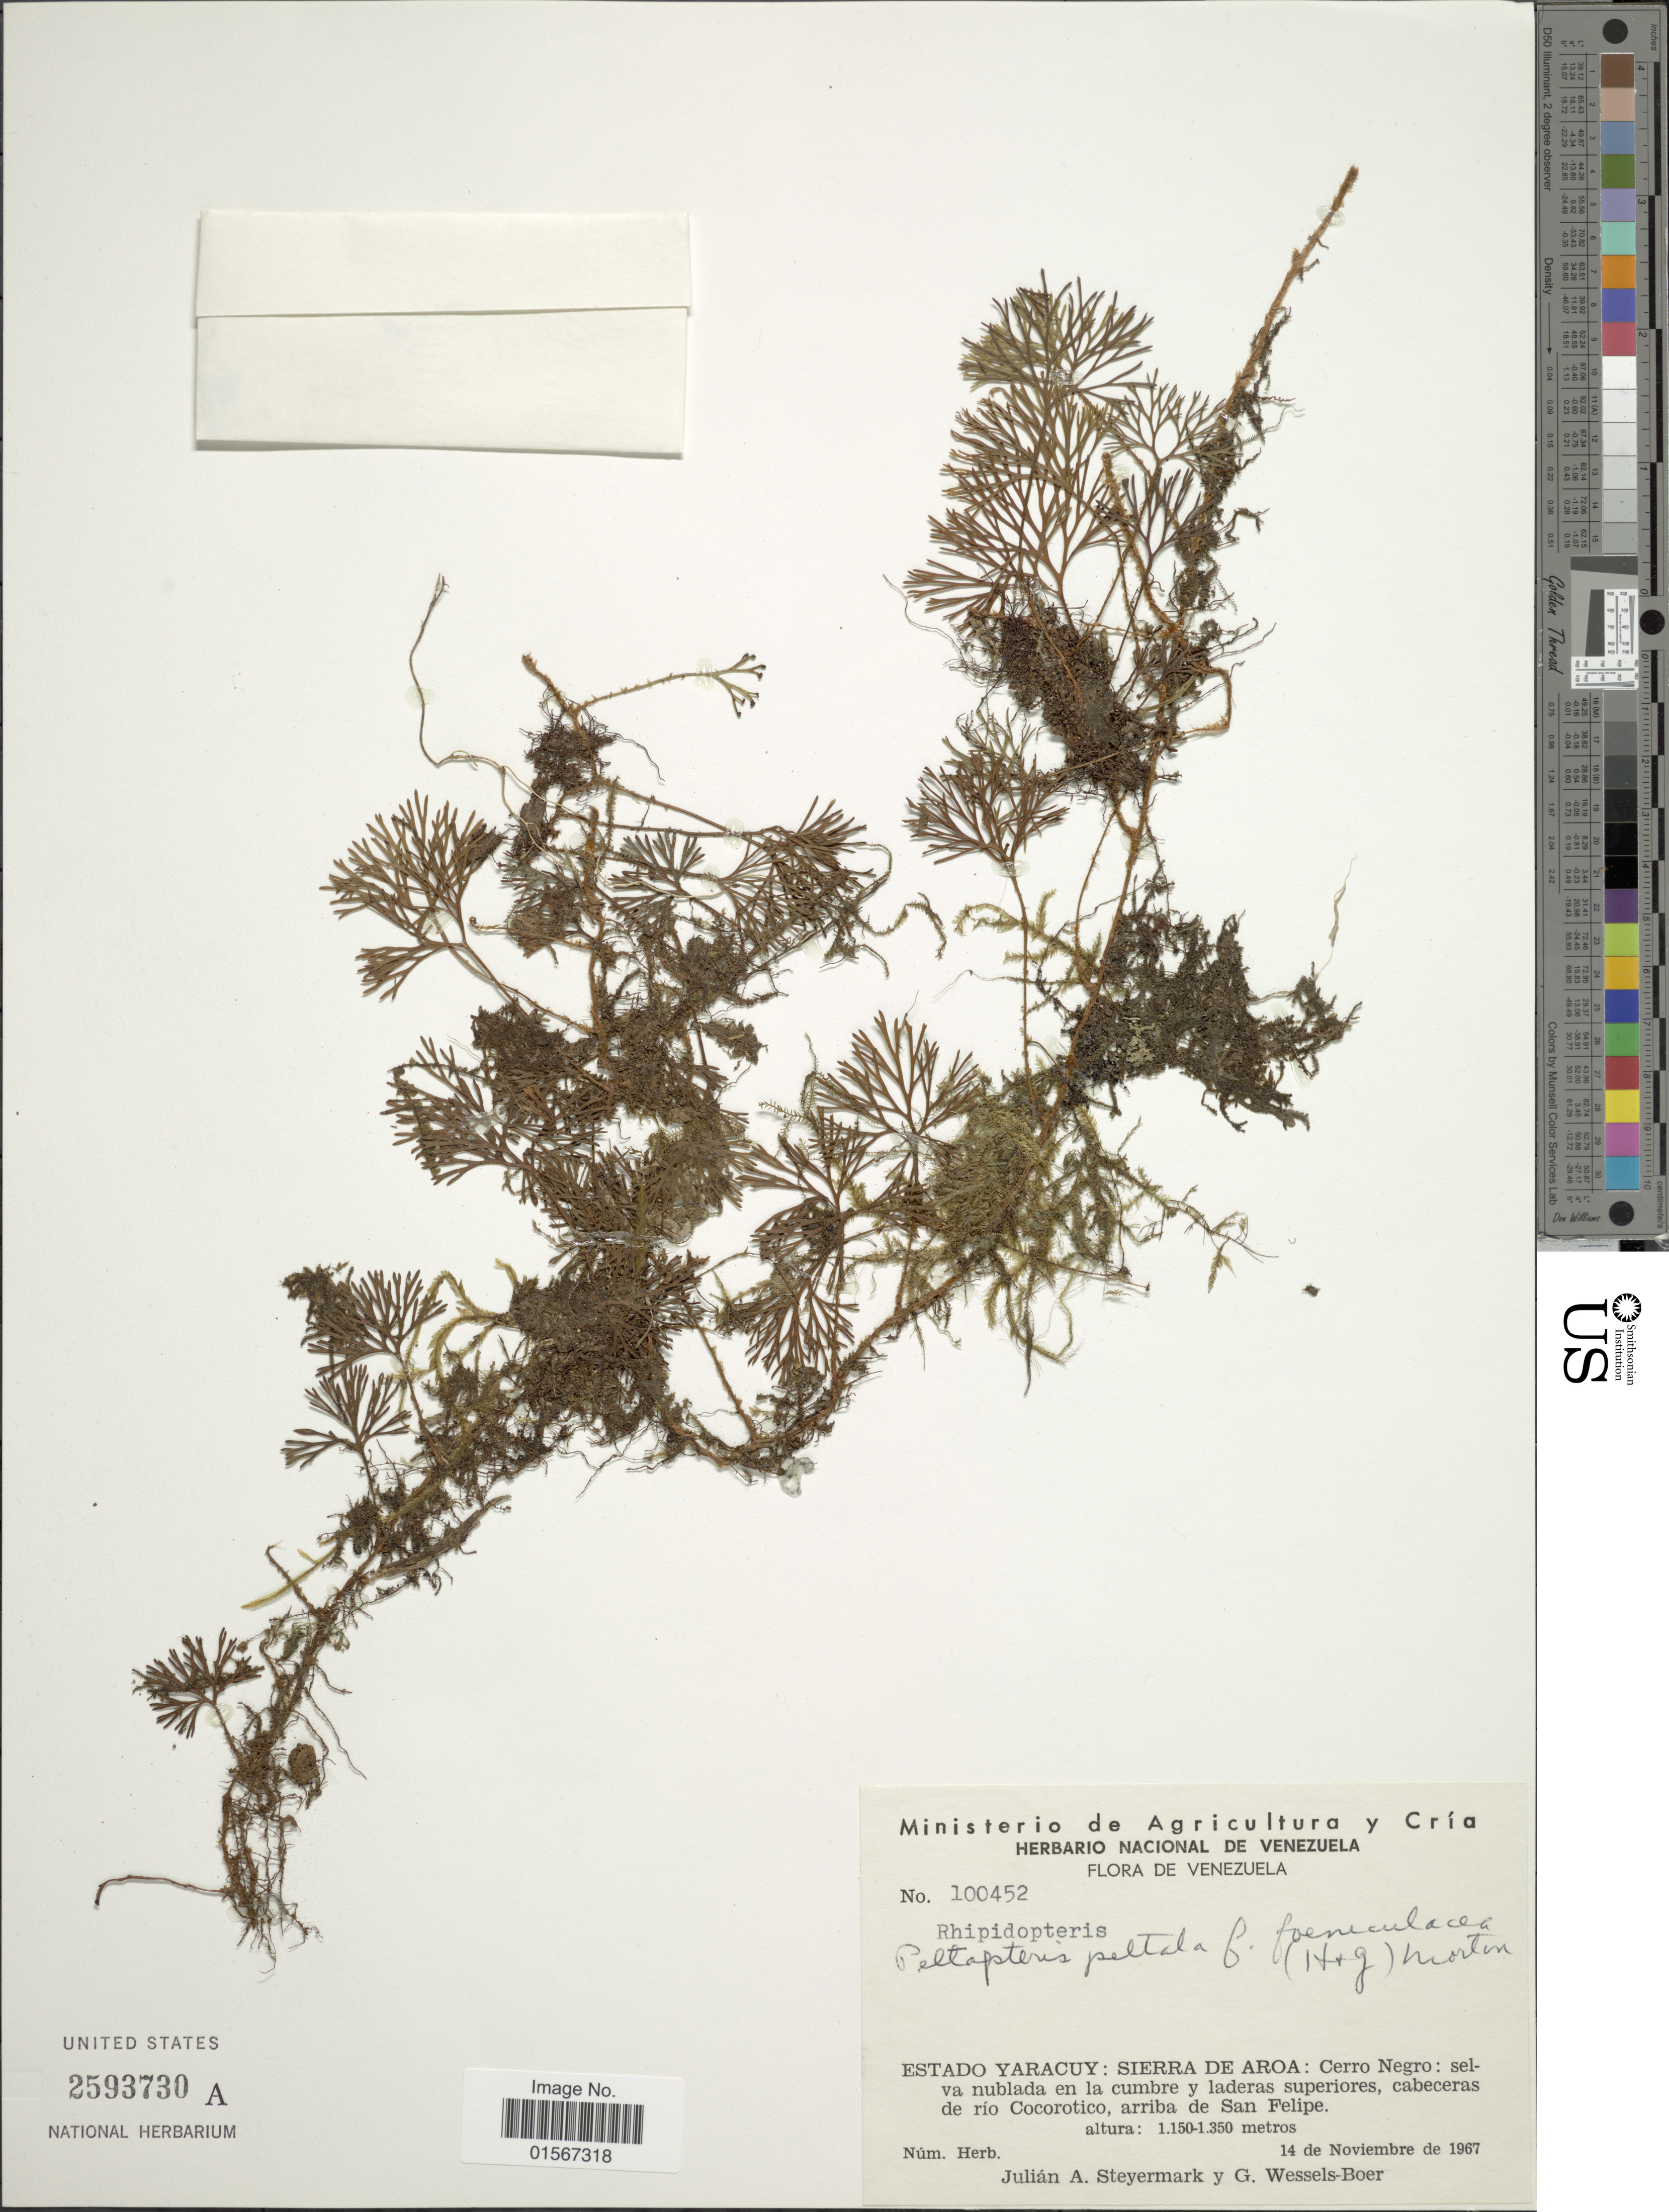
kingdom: Plantae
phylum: Tracheophyta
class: Polypodiopsida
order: Polypodiales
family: Dryopteridaceae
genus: Elaphoglossum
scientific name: Elaphoglossum peltatum f. foeniculaceum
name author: (Hook. & Grev.) Mickel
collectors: J. Steyermark & J. G. Wessels Boer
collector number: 100452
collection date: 1967-11-14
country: Venezuela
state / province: Yaracuy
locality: Venezuela, Estado Yaracuy: Sierra de Aroa: Cerro Negro: delva nublada en la cumbre y laderas superiores, cabeceras de río Cocorotico, arriba de San Felipe.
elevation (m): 1150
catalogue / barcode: US 2593730A